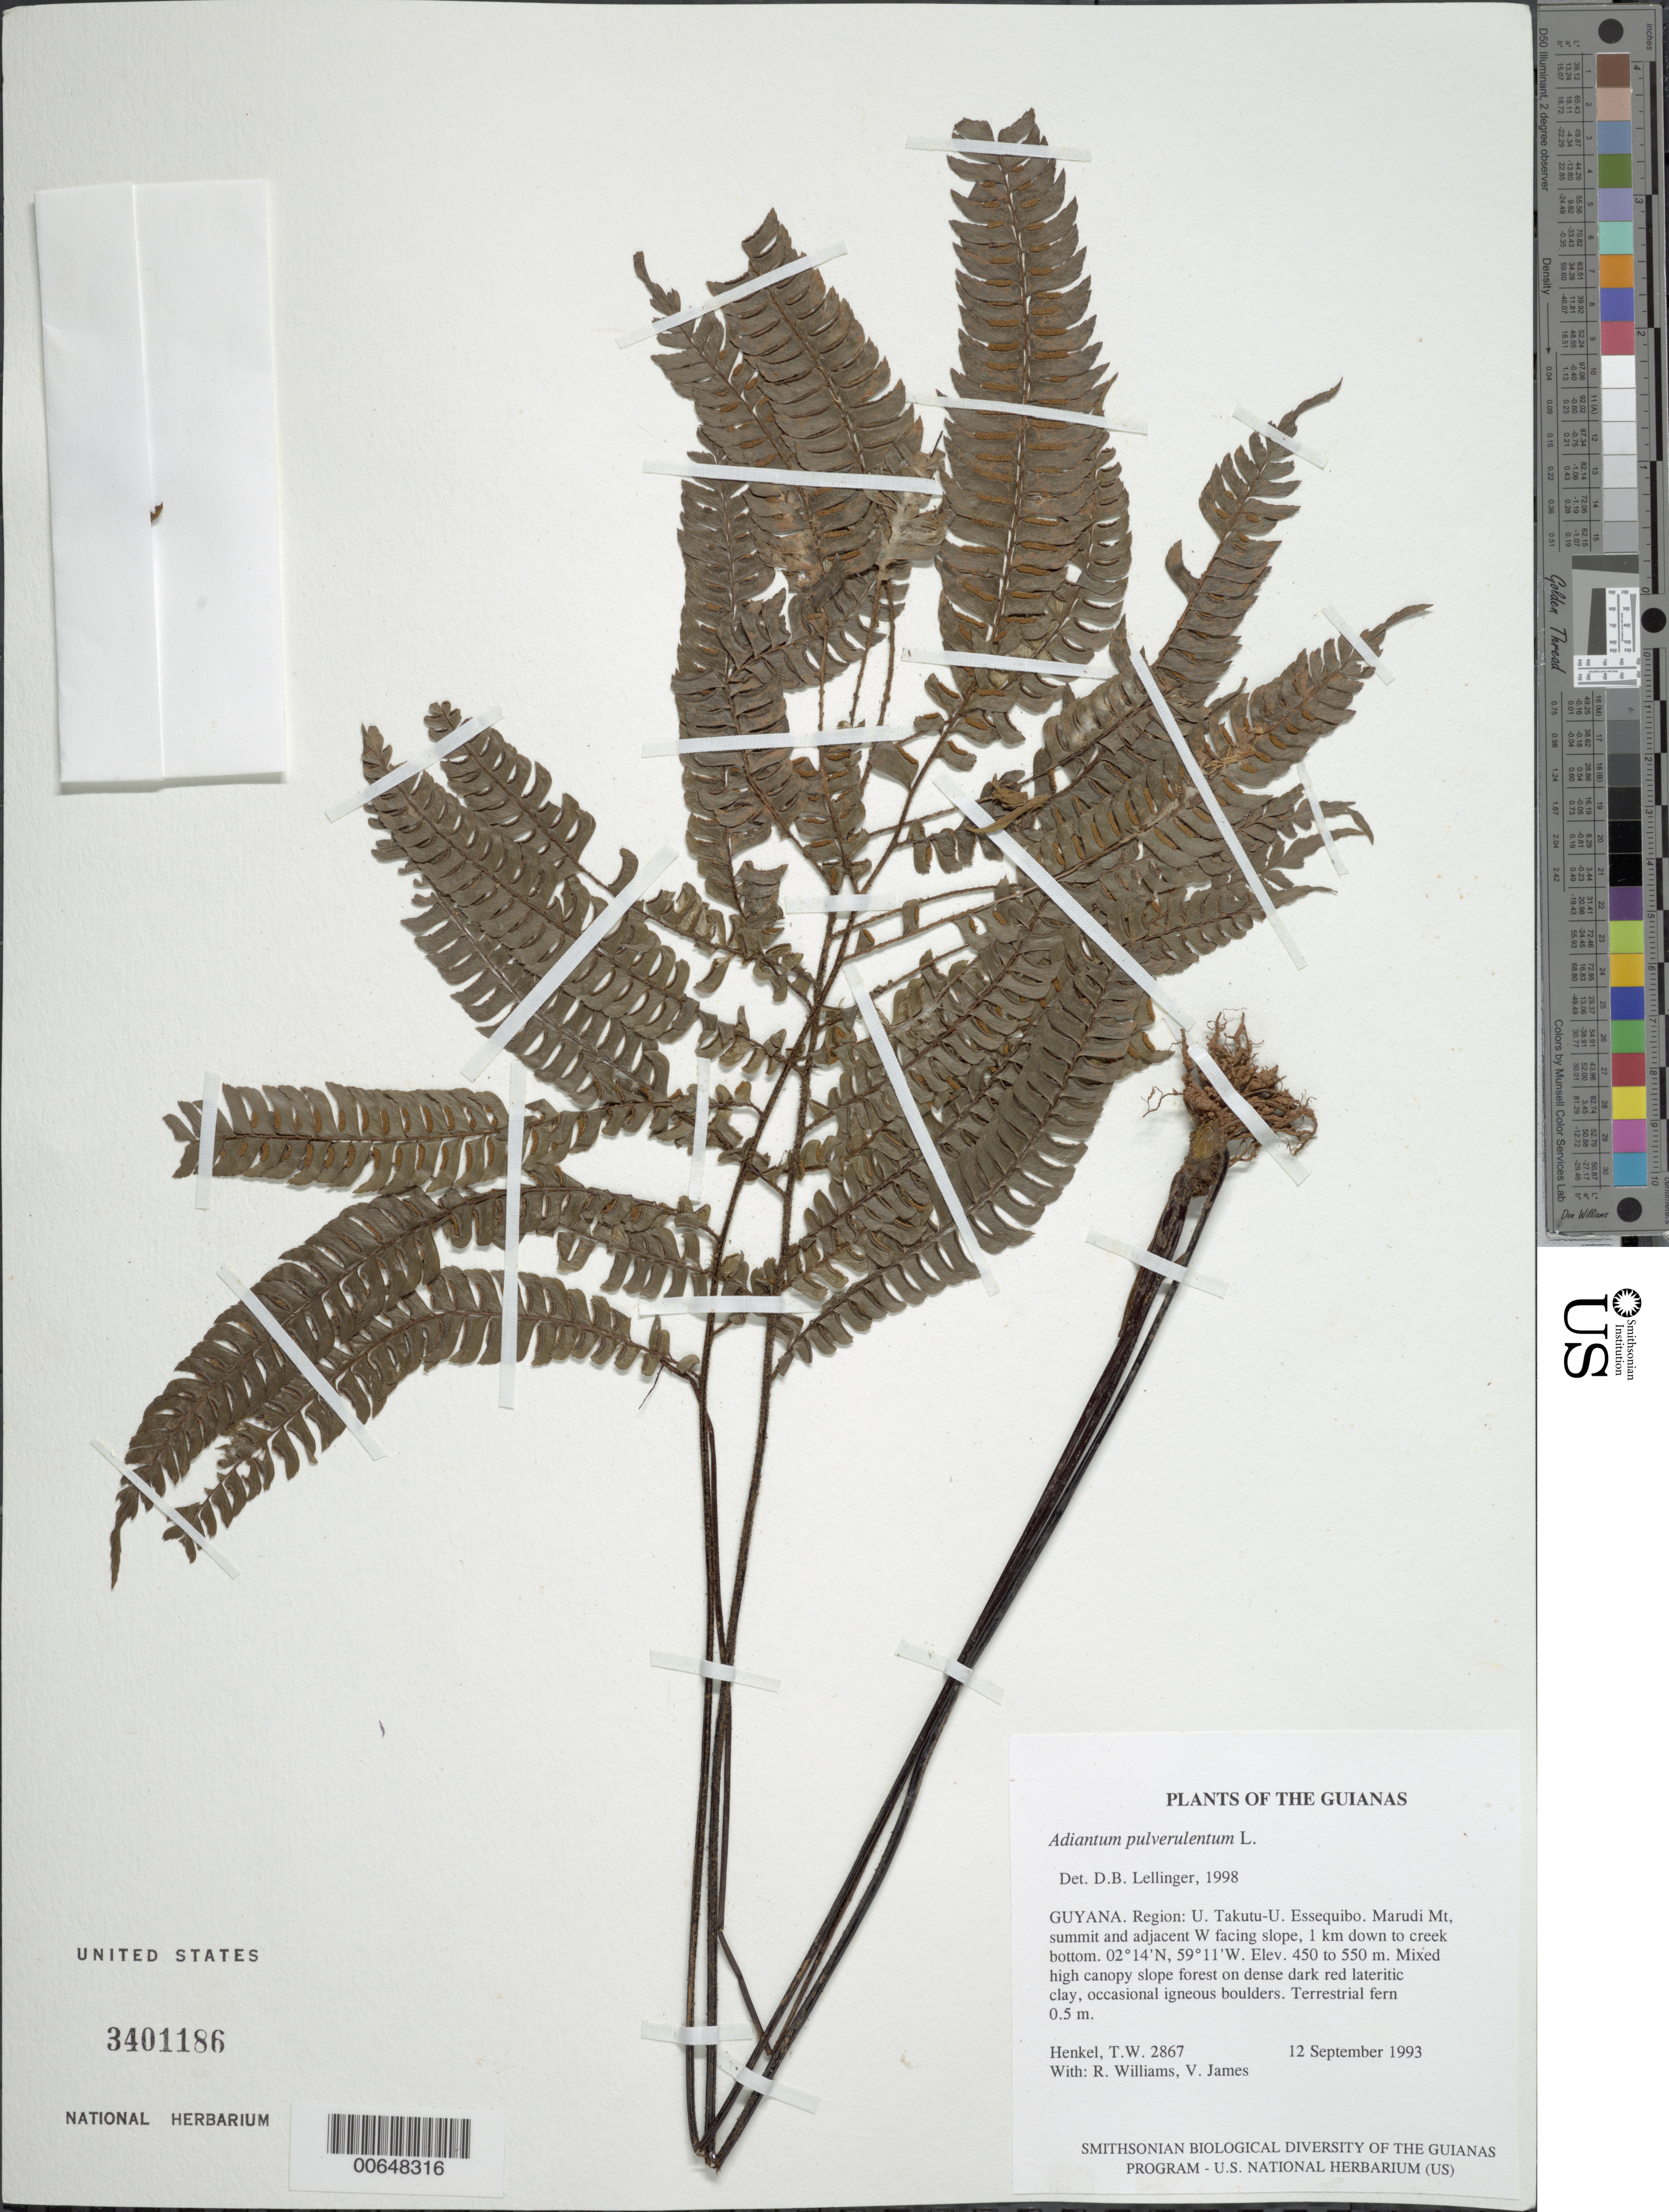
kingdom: Plantae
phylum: Tracheophyta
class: Polypodiopsida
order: Polypodiales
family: Pteridaceae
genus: Adiantum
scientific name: Adiantum pulverulentum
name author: L.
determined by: Lellinger, David B., (BOT), Smithsonian Institution - National Museum of Natural History (UNITED STATES)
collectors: T. Henkel, R. Williams & V. James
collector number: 2867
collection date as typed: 12 September 1993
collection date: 1993-09-12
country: Guyana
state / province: U. Takutu-U. Essequibo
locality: Marudi Mt, summit and adjacent W facing slope, 1 km down to creek bottom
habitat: Mixed high canopy slope forest on dense dark red lateritic clay, occasional igneous boulders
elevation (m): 450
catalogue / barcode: US 3401186